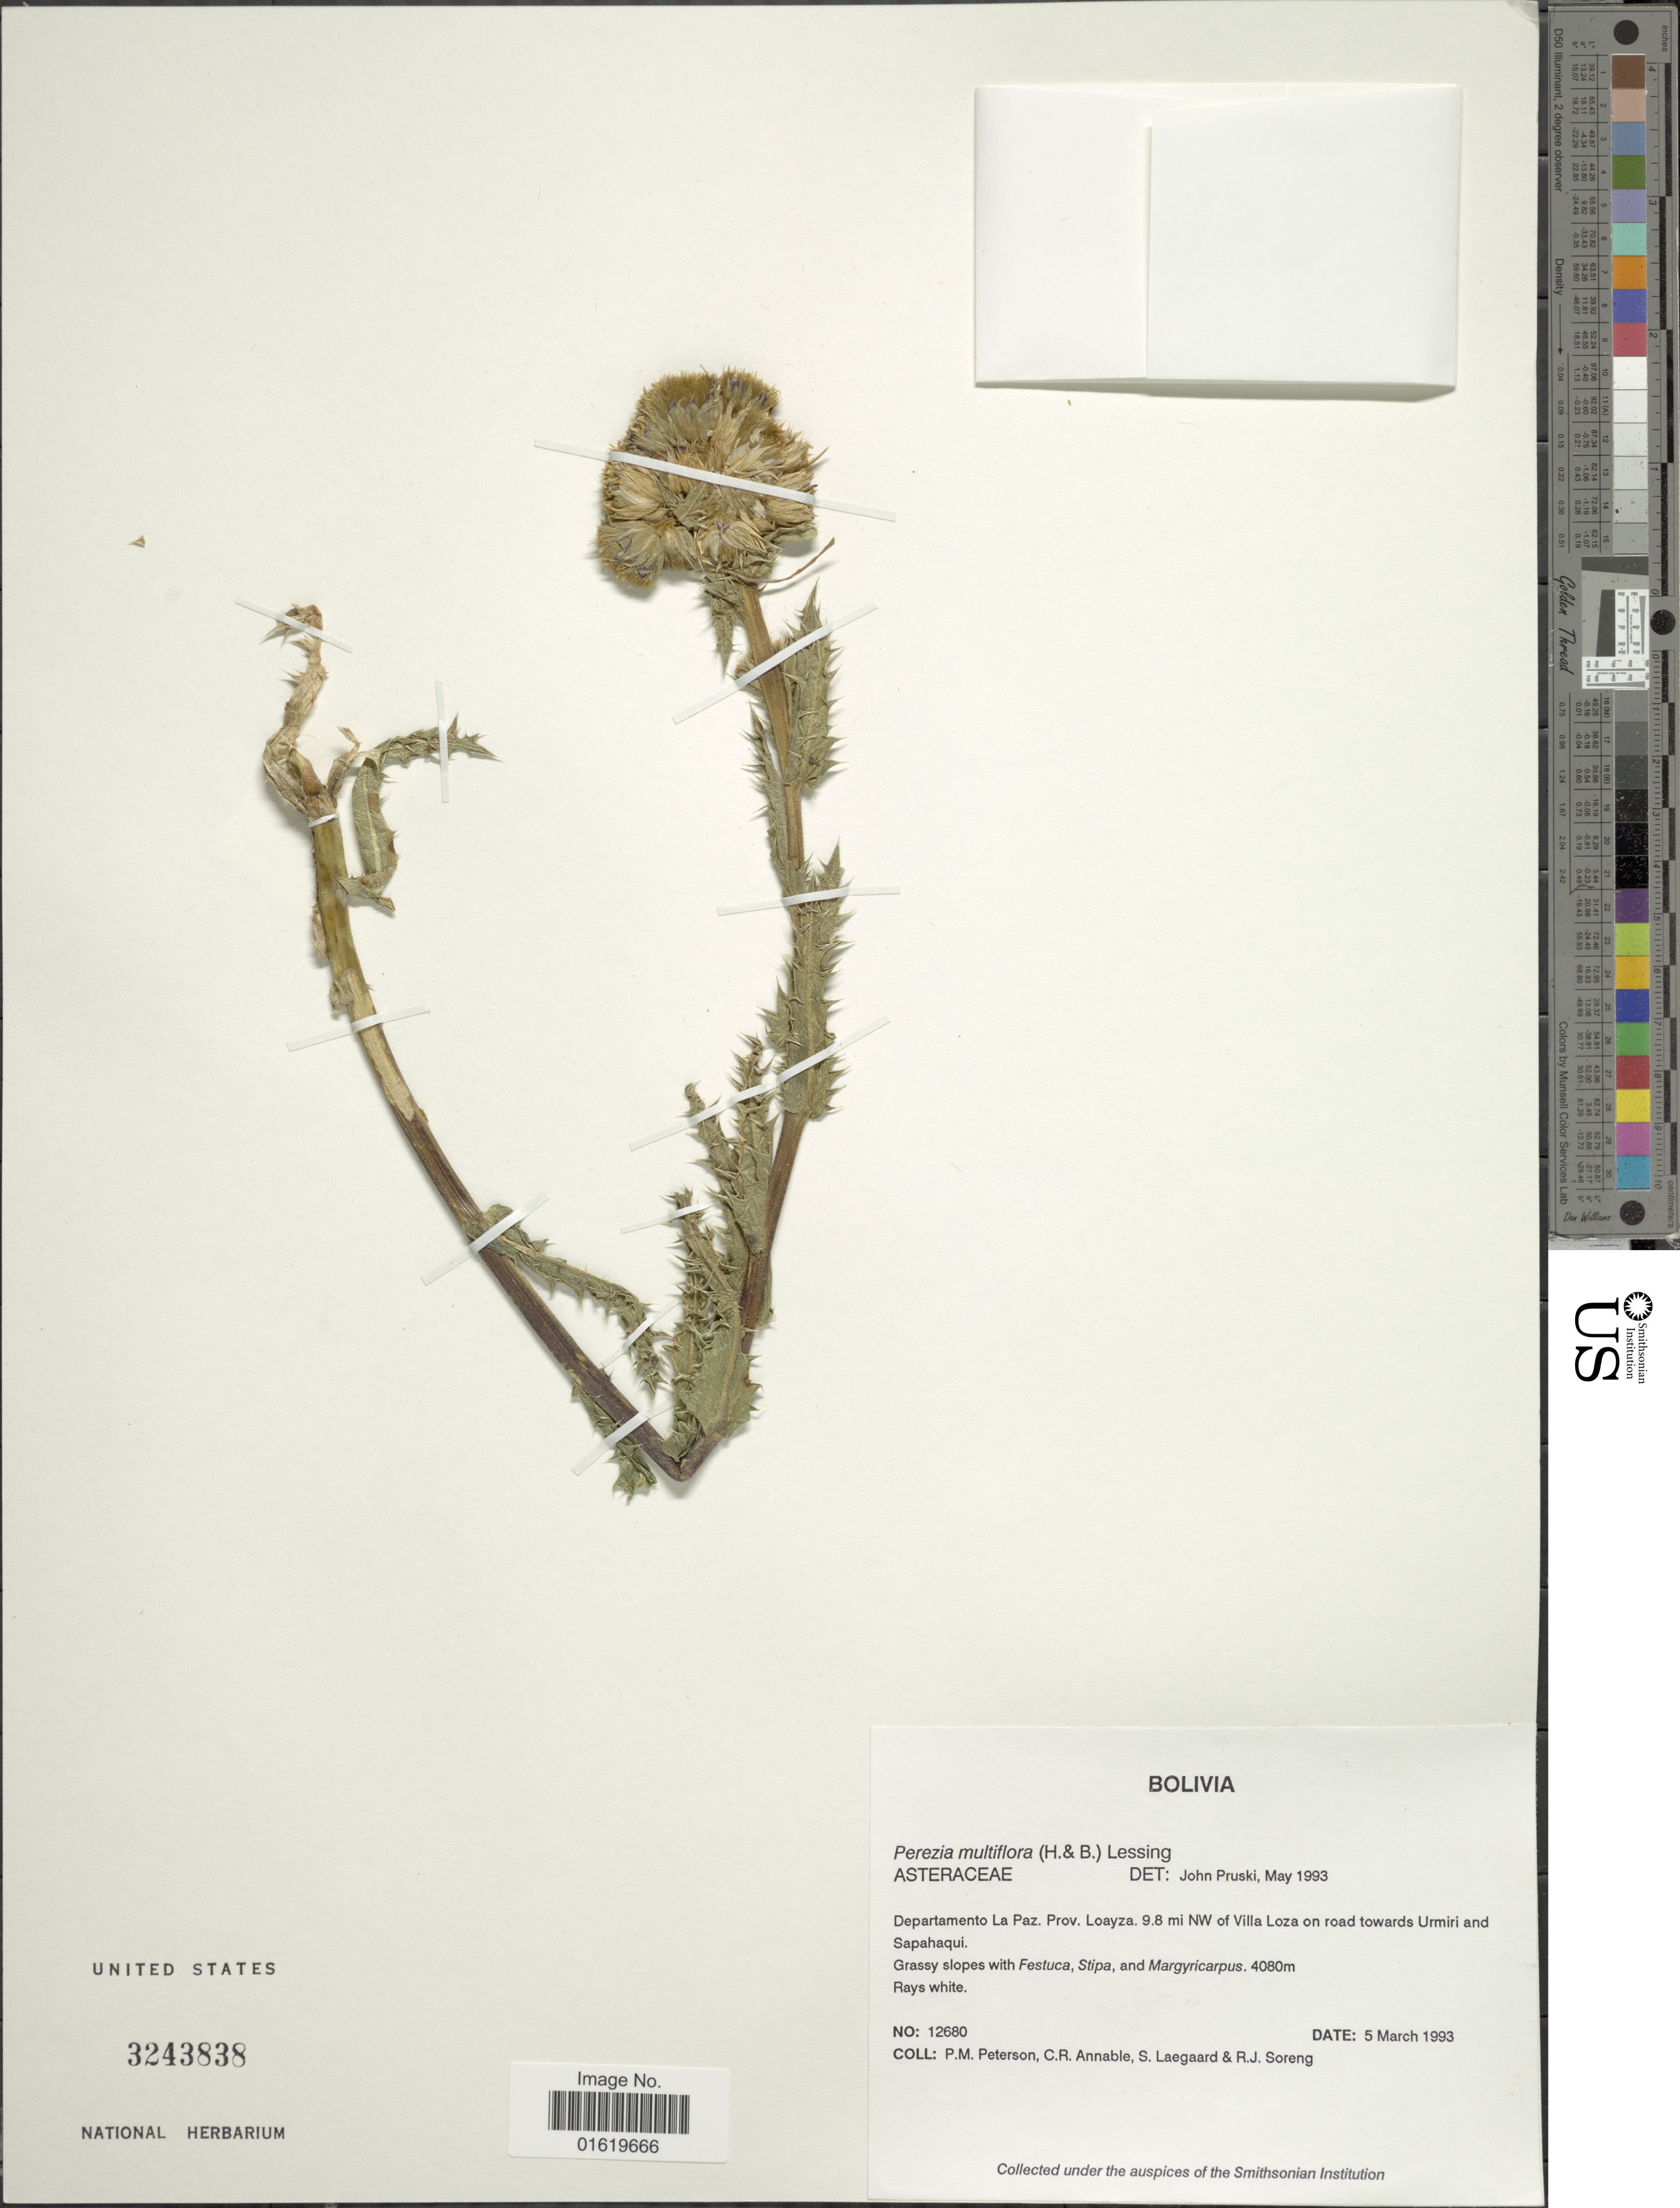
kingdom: Plantae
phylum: Tracheophyta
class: Magnoliopsida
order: Asterales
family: Asteraceae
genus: Perezia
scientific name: Perezia multiflora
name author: Less.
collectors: P. M. Peterson, C. R. Annable, S. Lægaard & R. J. Soreng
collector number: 12680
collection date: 1993-03-05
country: Bolivia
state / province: La Paz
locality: Departamento La Paz. Prov. Loayza. 9.8 mi NW of Villa Loza on road towards Urmiri and Sapahaqui.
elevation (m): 4080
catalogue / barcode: US 3243838